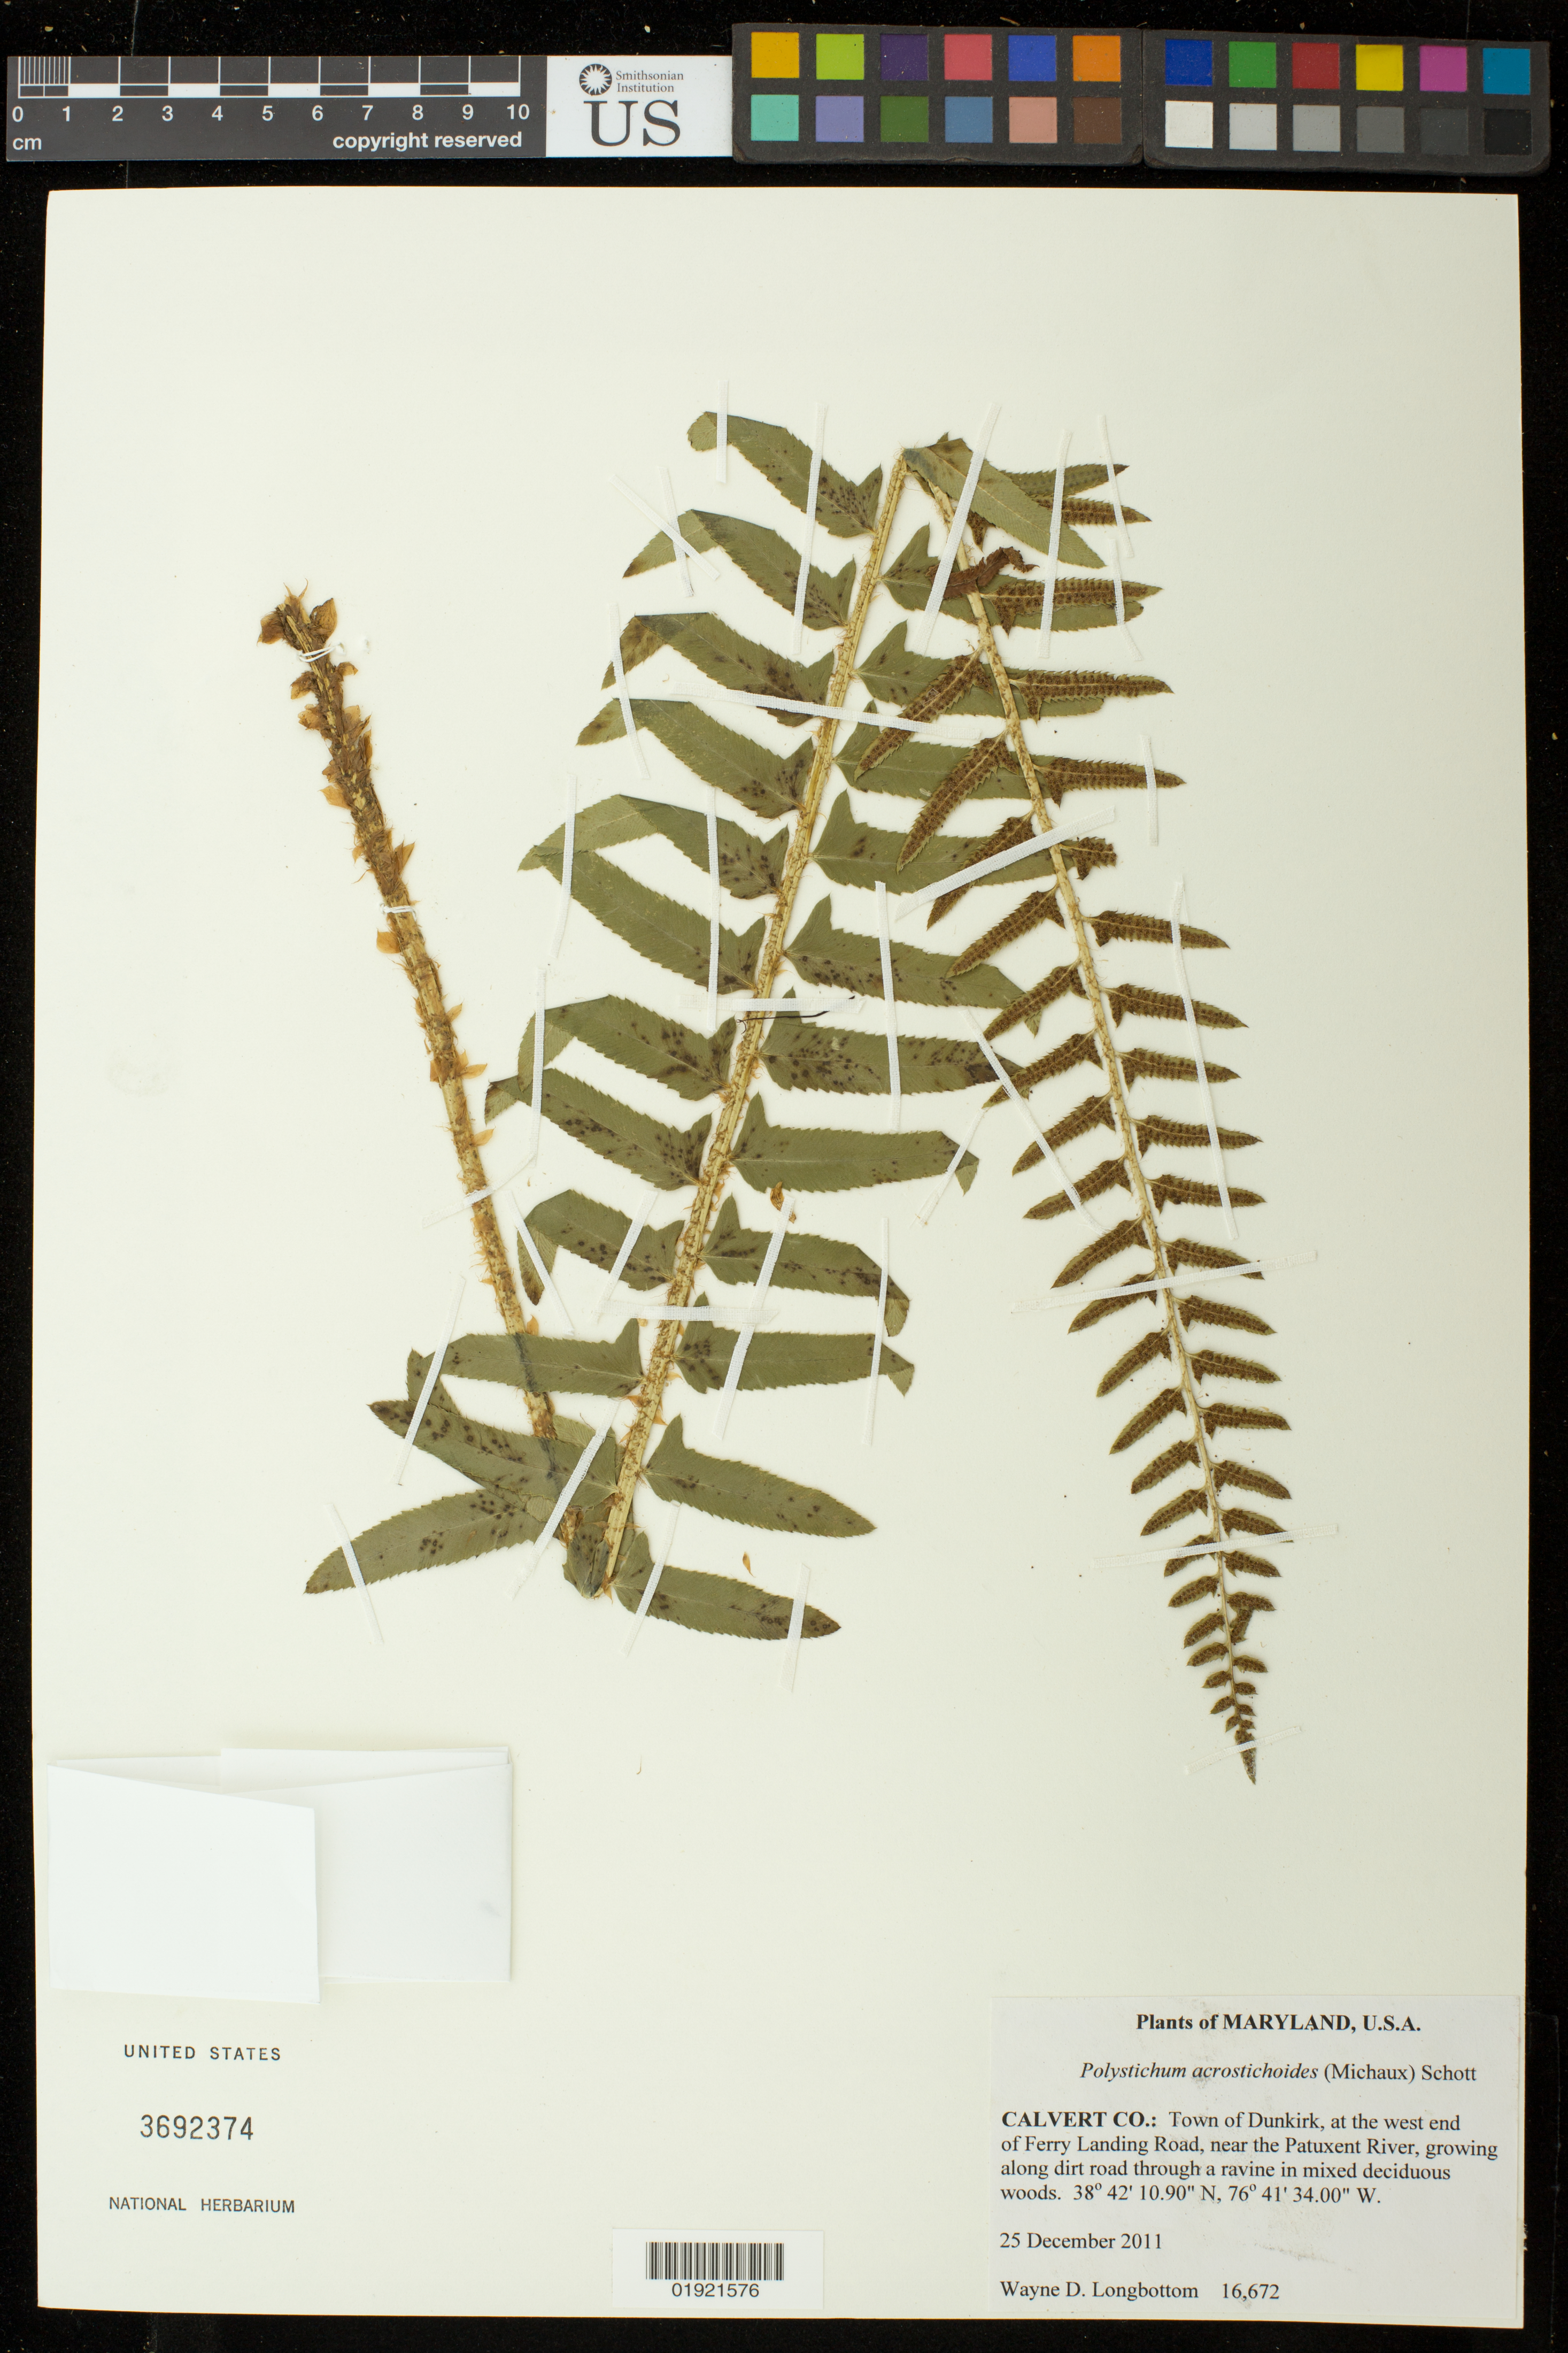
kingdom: Plantae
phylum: Tracheophyta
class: Polypodiopsida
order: Polypodiales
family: Dryopteridaceae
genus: Polystichum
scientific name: Polystichum acrostichoides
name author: (Michx.) Schott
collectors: W. D. Longbottom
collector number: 16672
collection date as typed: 25 December 2011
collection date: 2011-12-25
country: United States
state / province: Maryland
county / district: Calvert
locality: Town of Dunkirk, at the west end of Ferry Landing Road, near the Patuxent River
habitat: growing along dirt road through a ravine in mixed deciduous woods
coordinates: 38 42 10.90 N, 76 41 34.00 W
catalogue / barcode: US 3692374